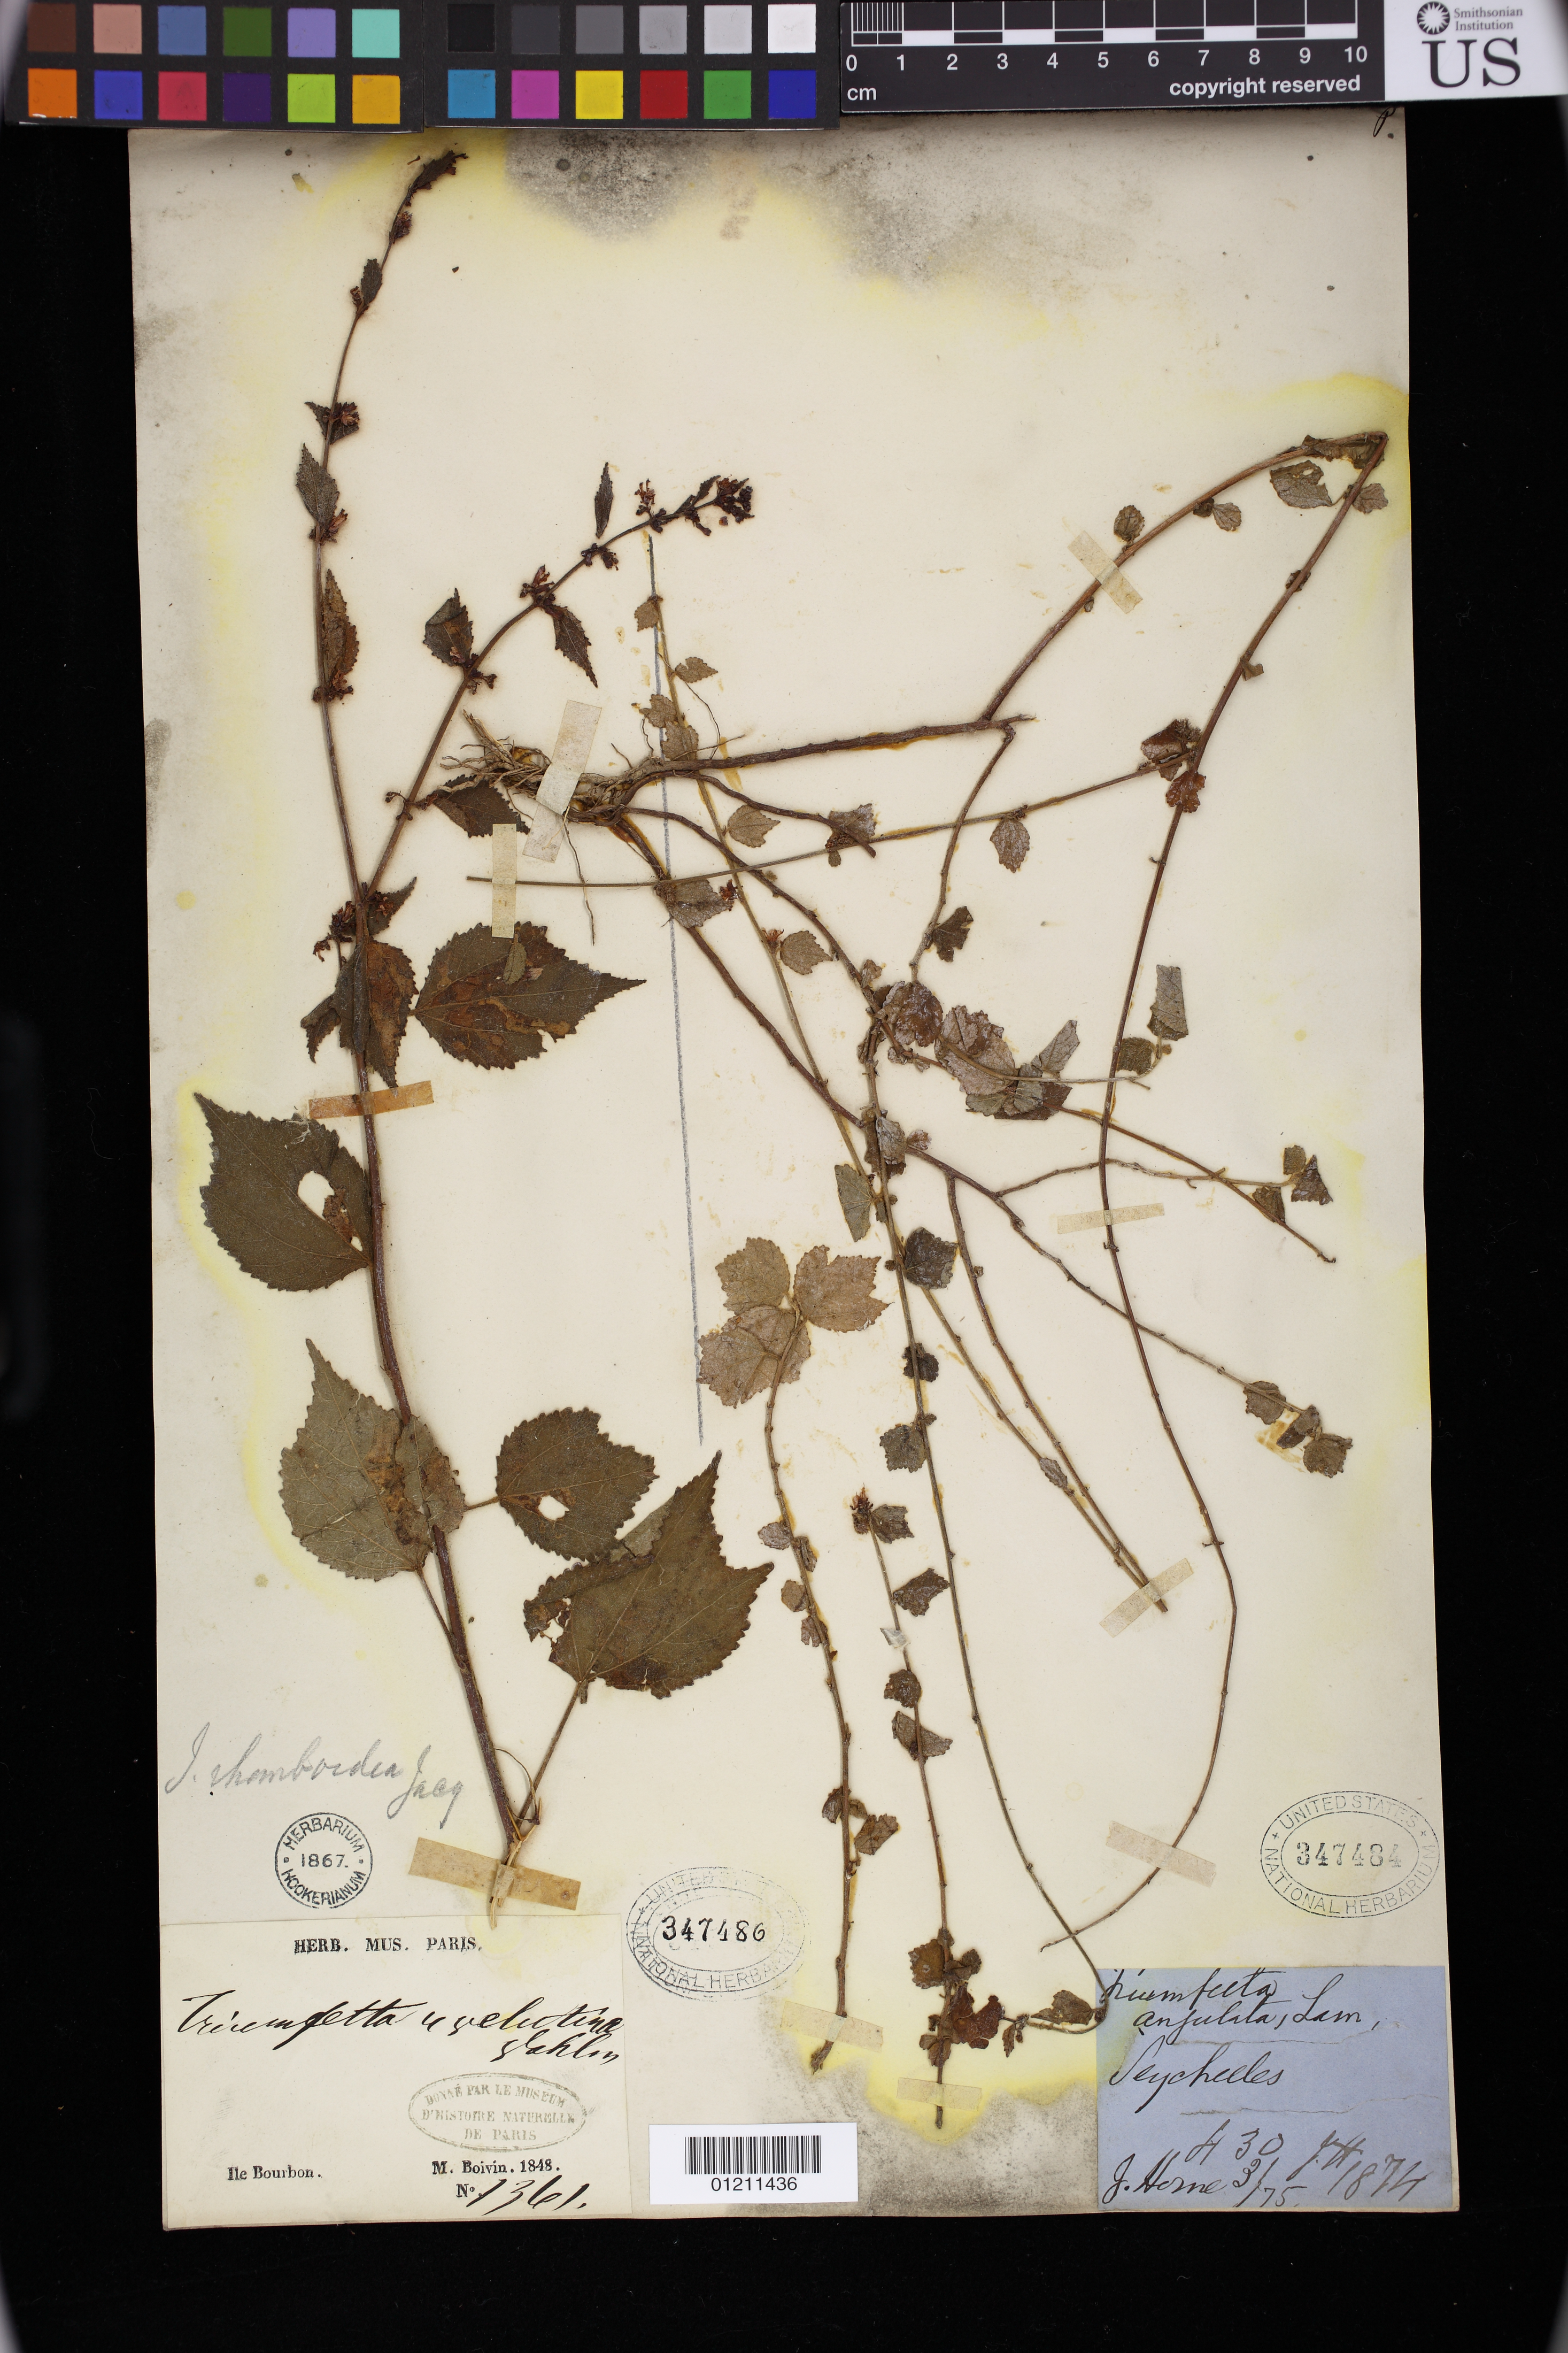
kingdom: Plantae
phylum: Tracheophyta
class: Magnoliopsida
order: Malvales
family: Malvaceae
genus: Triumfetta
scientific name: Triumfetta rhomboidea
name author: Jacq.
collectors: M. Boivin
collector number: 1361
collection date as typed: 1848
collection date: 1848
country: Reunion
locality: Ile Bourbon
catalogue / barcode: US 347486